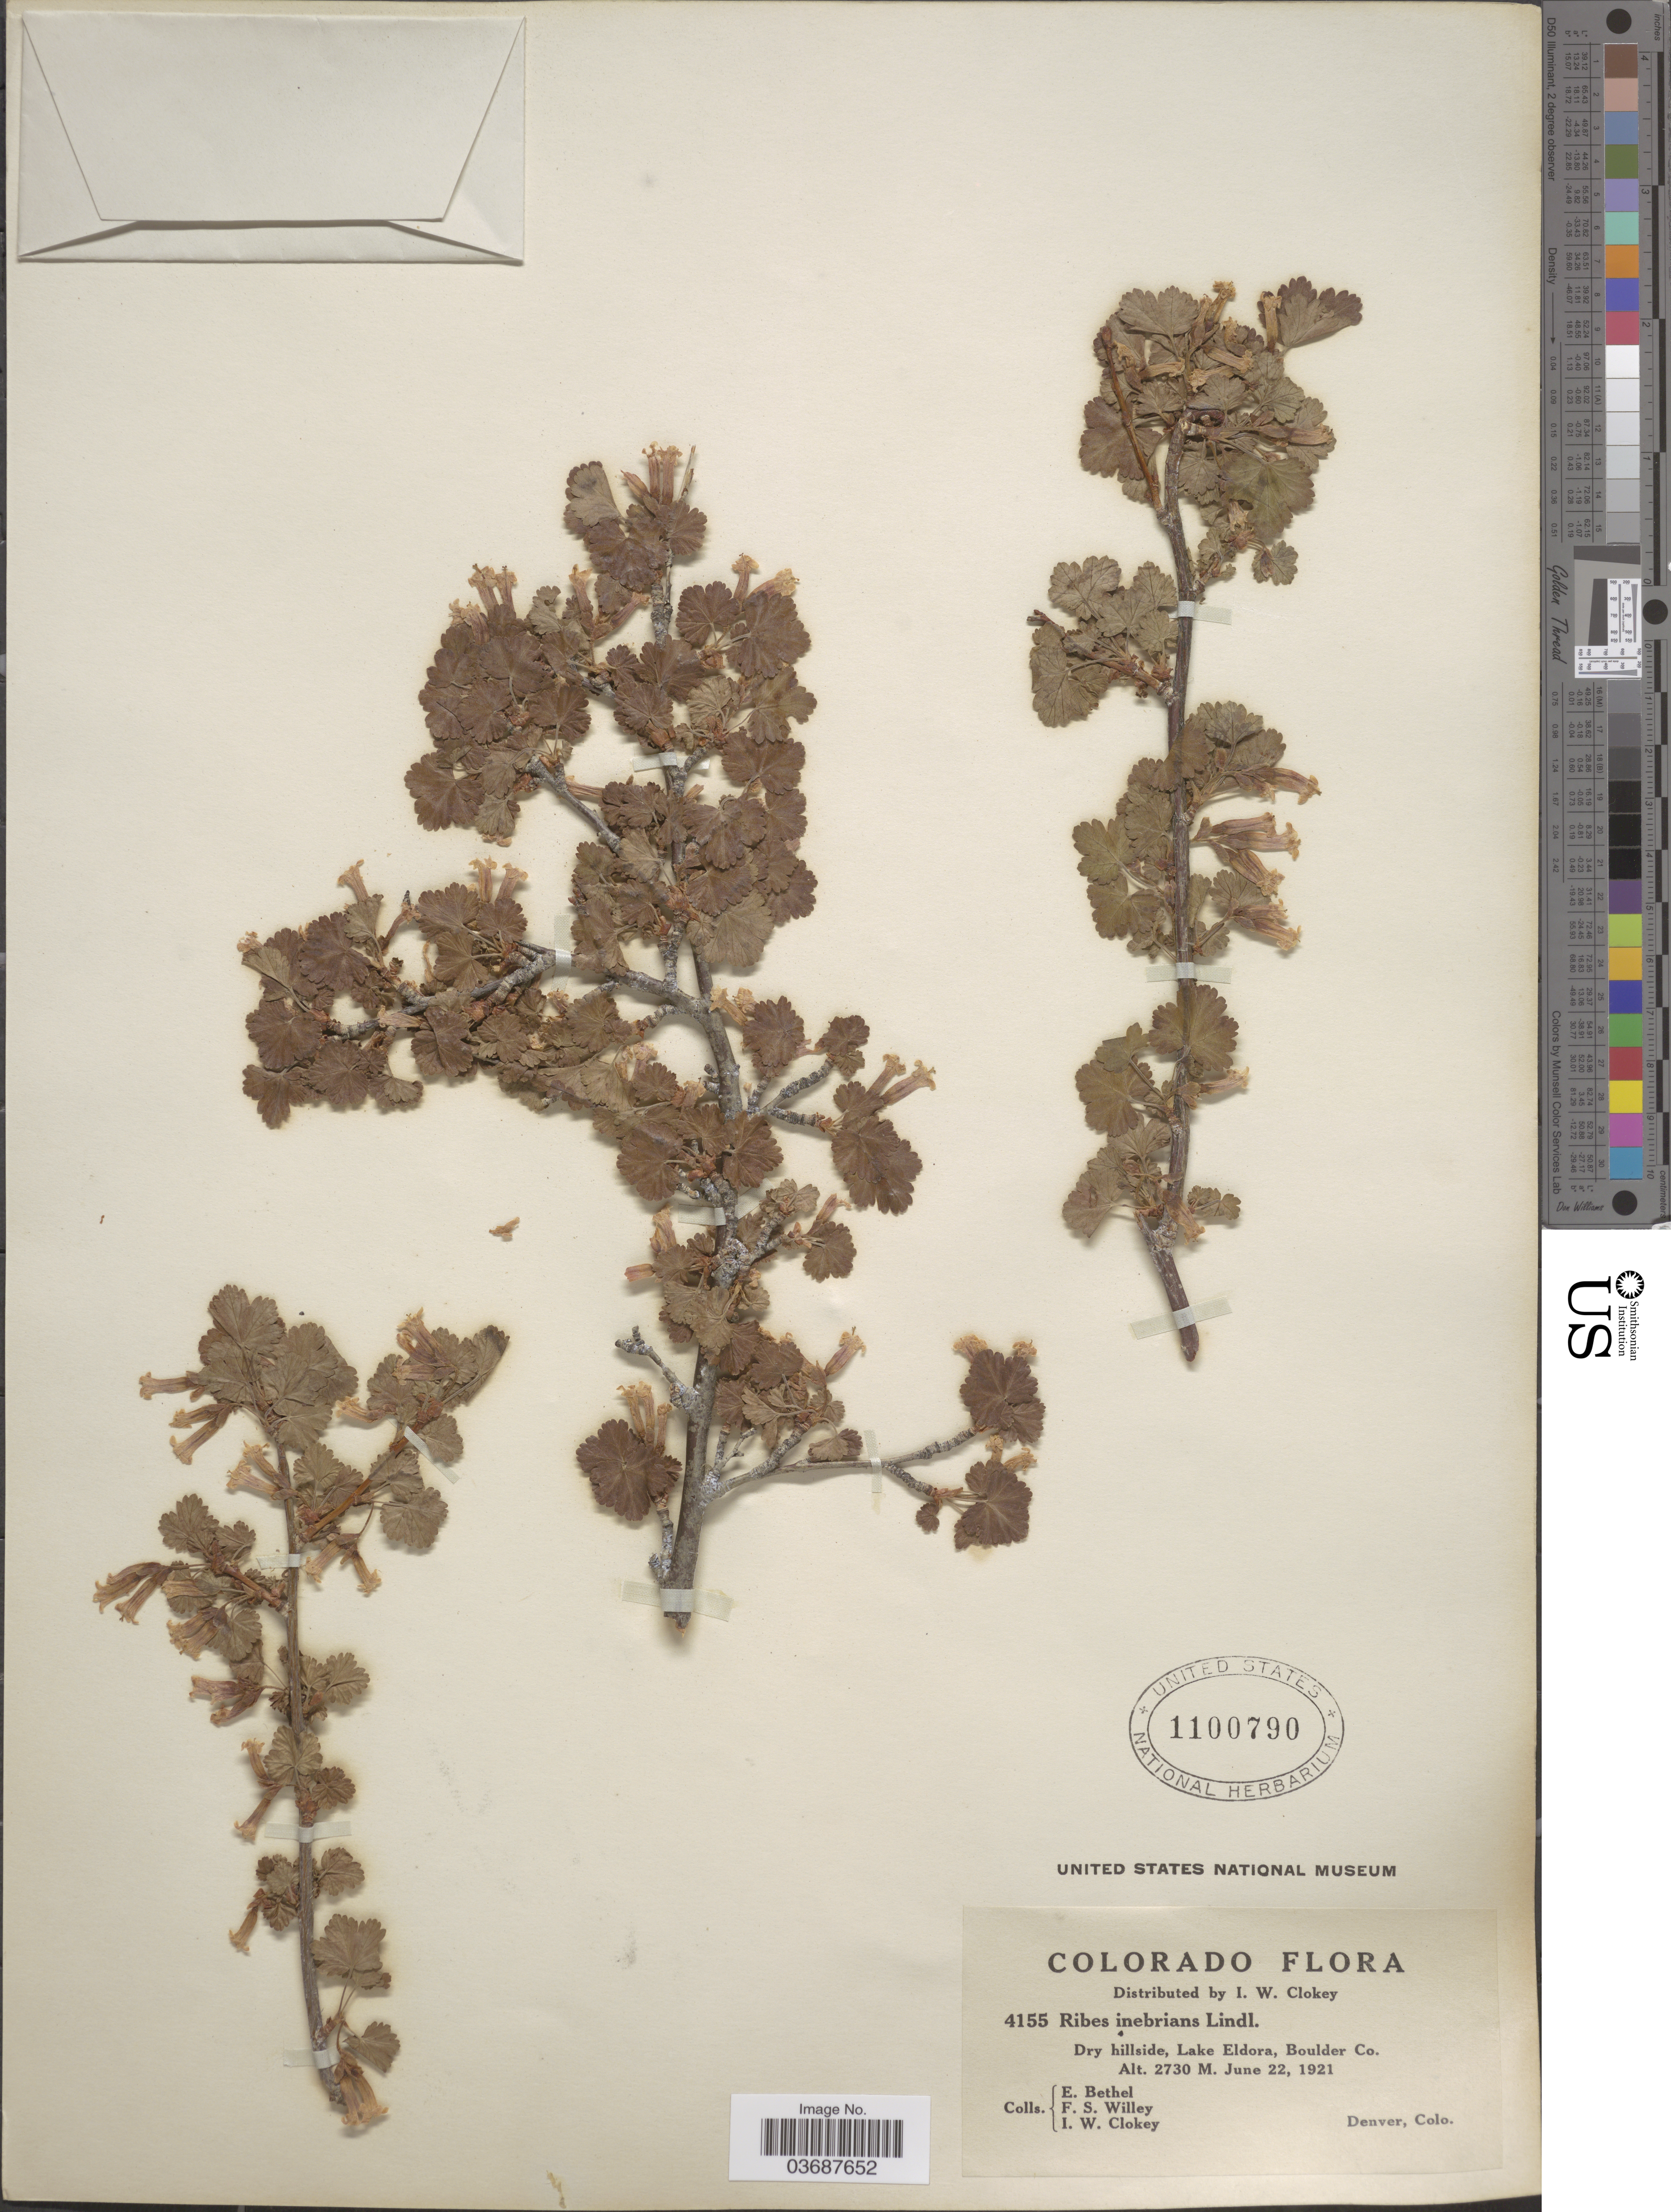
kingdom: Plantae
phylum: Tracheophyta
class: Magnoliopsida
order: Saxifragales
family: Grossulariaceae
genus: Ribes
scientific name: Ribes inebrians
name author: Lindl.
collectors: E. Bethel, F. Willey & I. W. Clokey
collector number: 4155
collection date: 1921-06-22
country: United States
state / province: Colorado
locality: Lake Eldora, Boulder Co.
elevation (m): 2730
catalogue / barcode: US 1100790